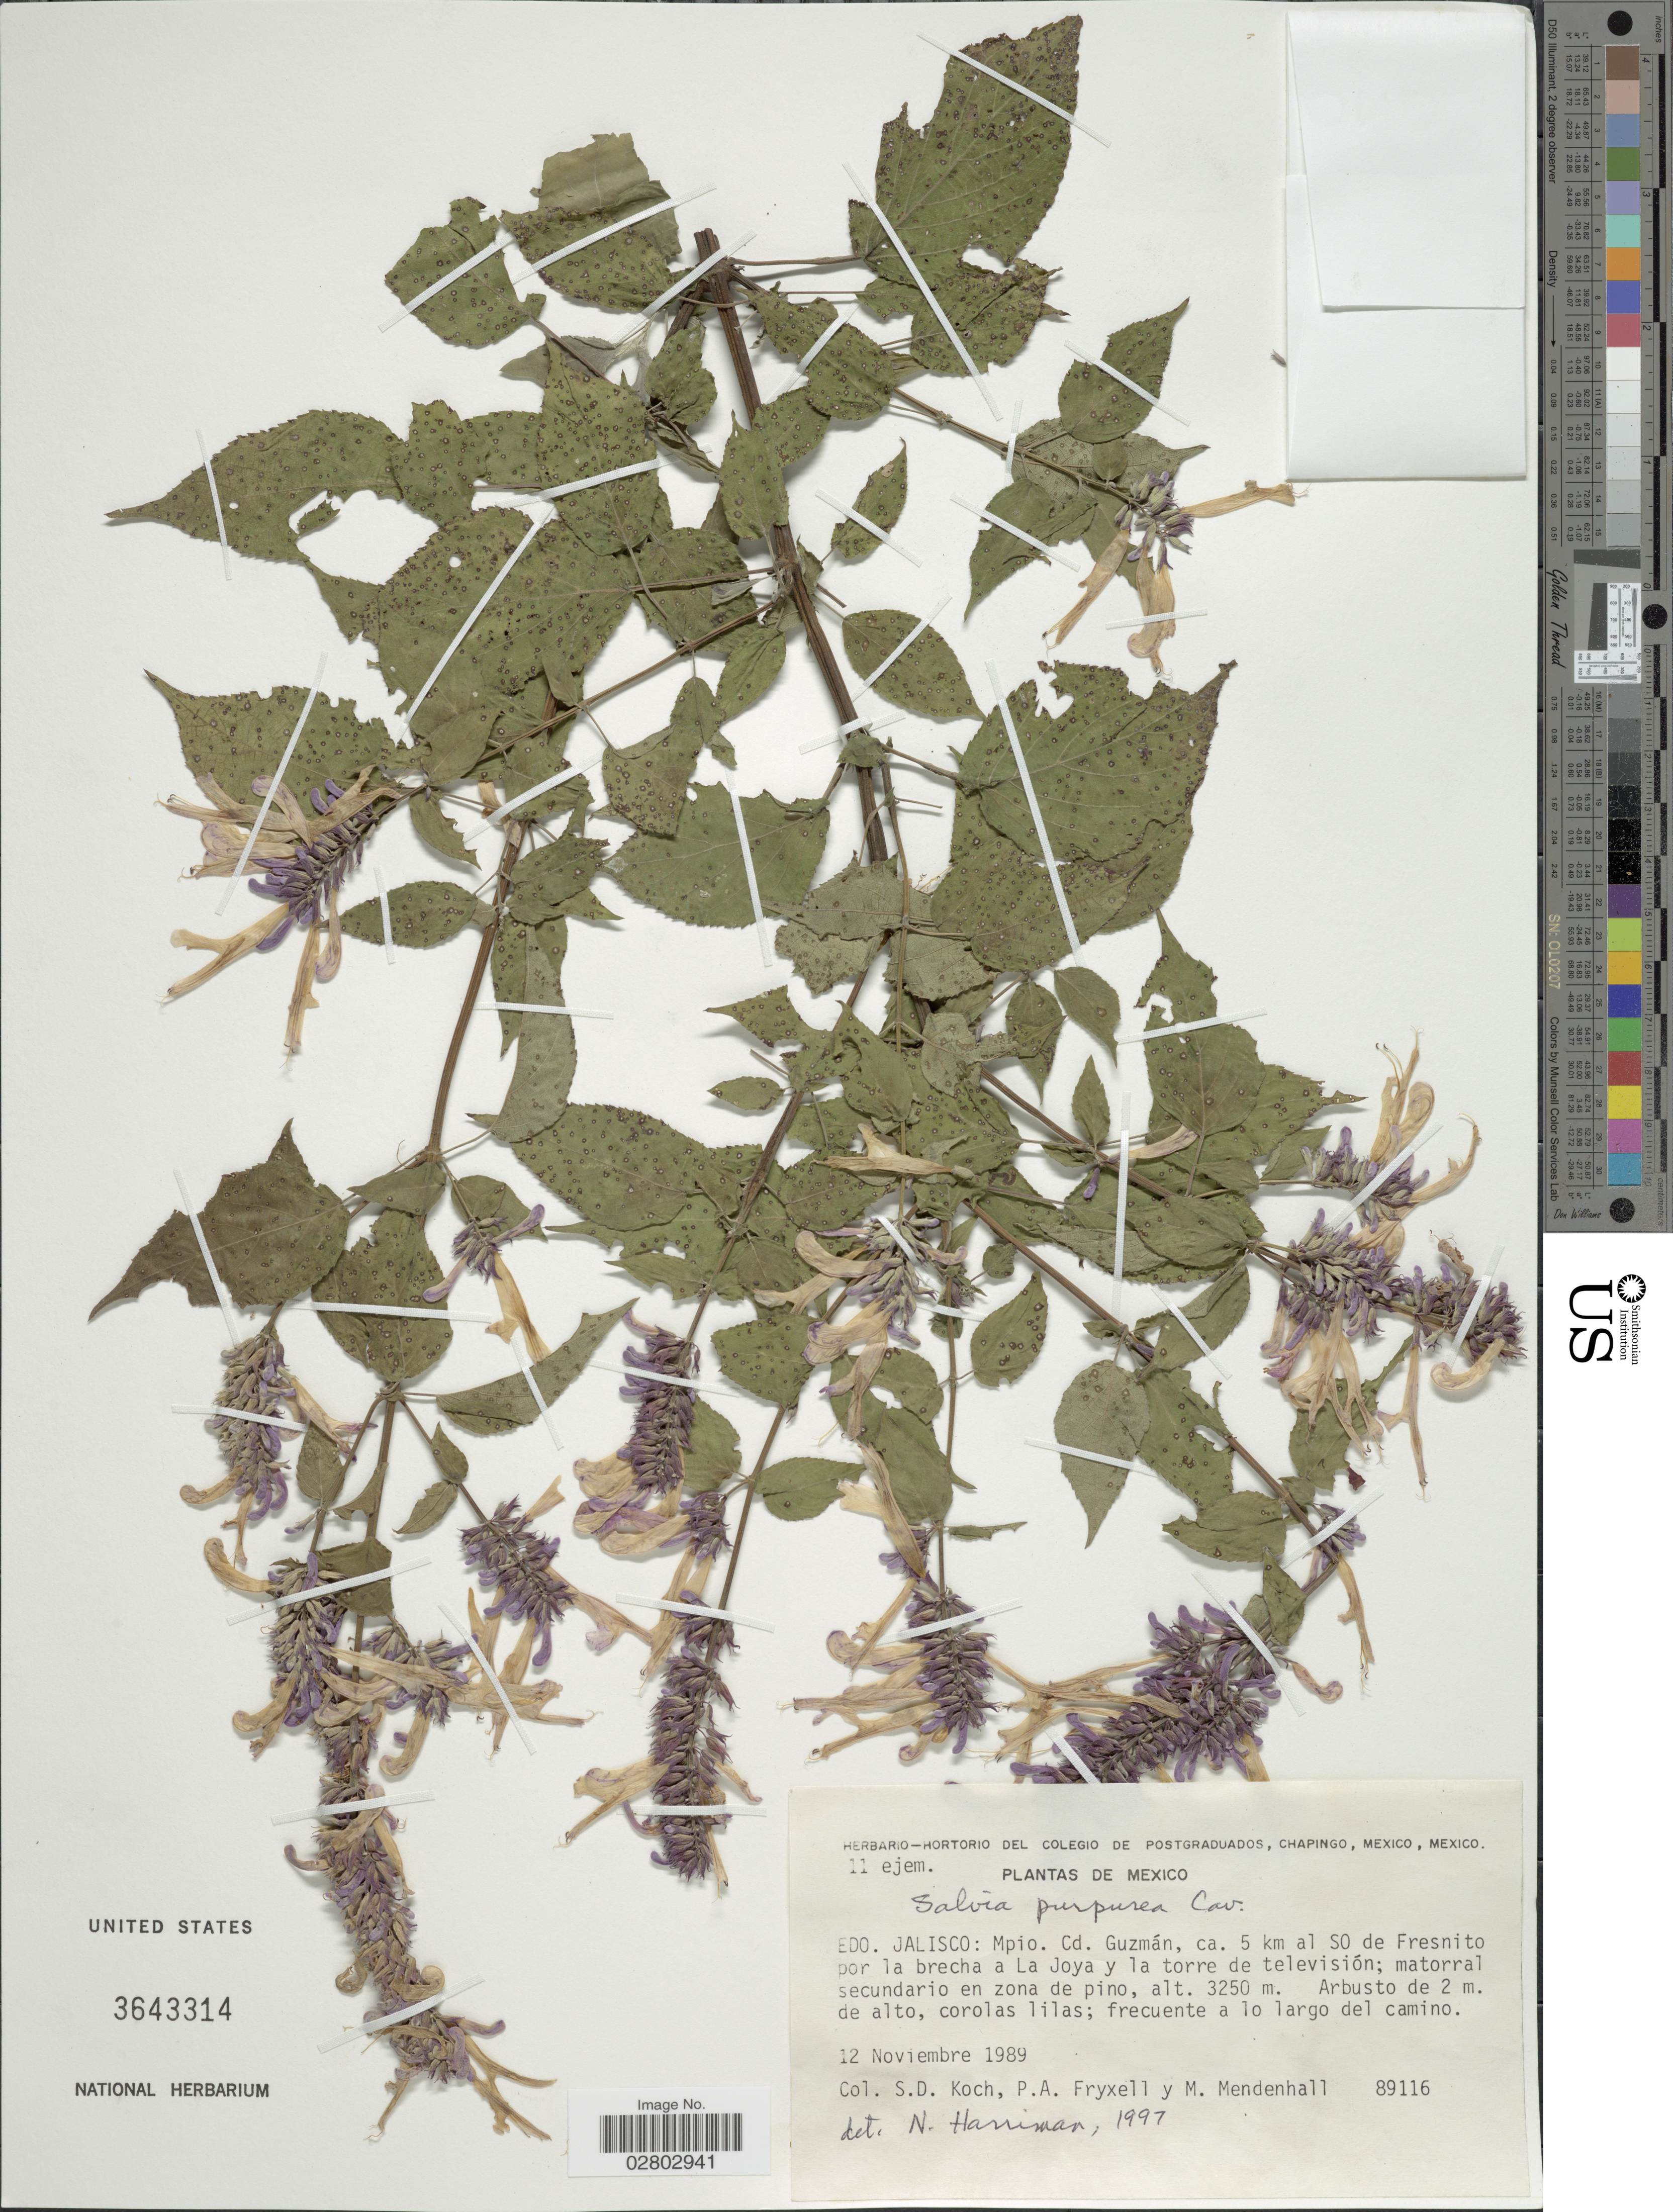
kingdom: Plantae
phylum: Tracheophyta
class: Magnoliopsida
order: Lamiales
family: Lamiaceae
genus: Salvia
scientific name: Salvia purpurea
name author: Cav.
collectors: S. D. Koch, P. A. Fryxell & M. Mendenhall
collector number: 89116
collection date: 1989-11-12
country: Mexico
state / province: Jalisco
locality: Edo. Jalisco: Mpio. Cd. Guzmán, ca. 5 km al SO de Fresnito por la brecha a La Joya y la torre de televisión.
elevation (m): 3250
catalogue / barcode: US 3643314